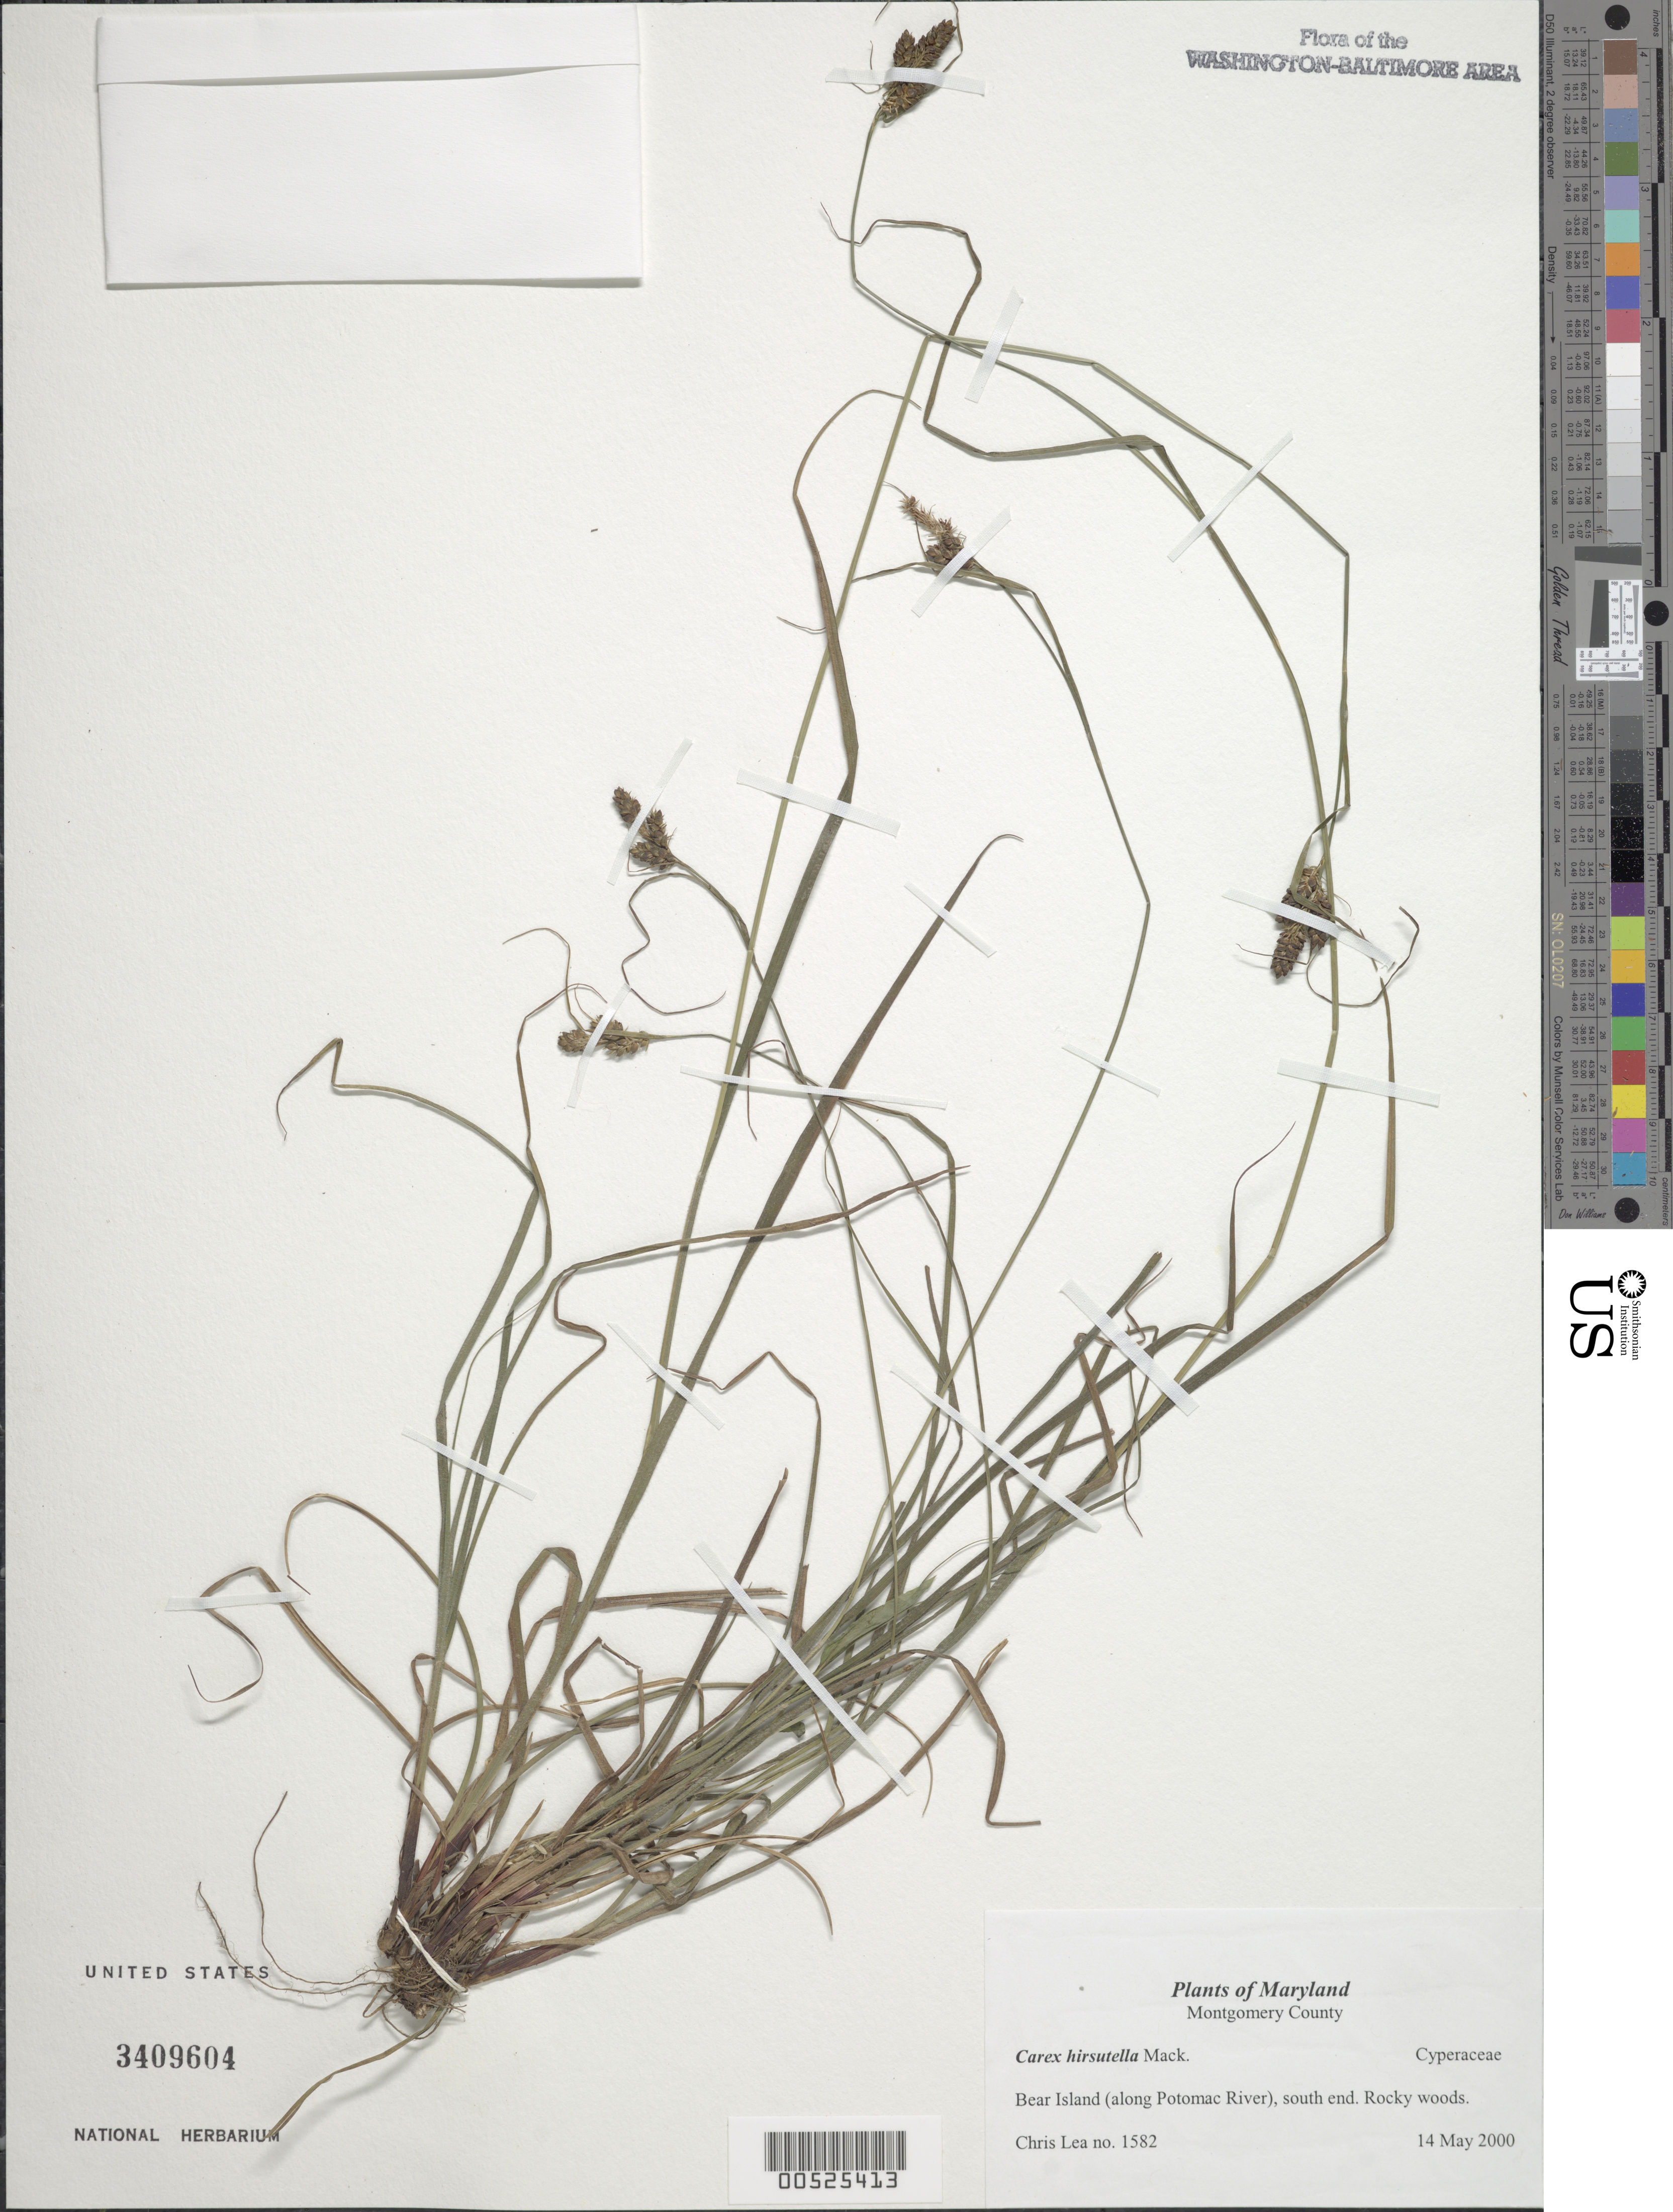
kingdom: Plantae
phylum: Tracheophyta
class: Liliopsida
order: Poales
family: Cyperaceae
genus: Carex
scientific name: Carex hirsutella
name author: Mack.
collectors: C. Lea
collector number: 1582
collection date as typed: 14 May 2000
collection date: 2000-05-14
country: United States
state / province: Maryland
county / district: Montgomery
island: Bear Island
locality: Bear Island (along Potomac River), south end.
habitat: Rocky woods.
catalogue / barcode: US 3409604